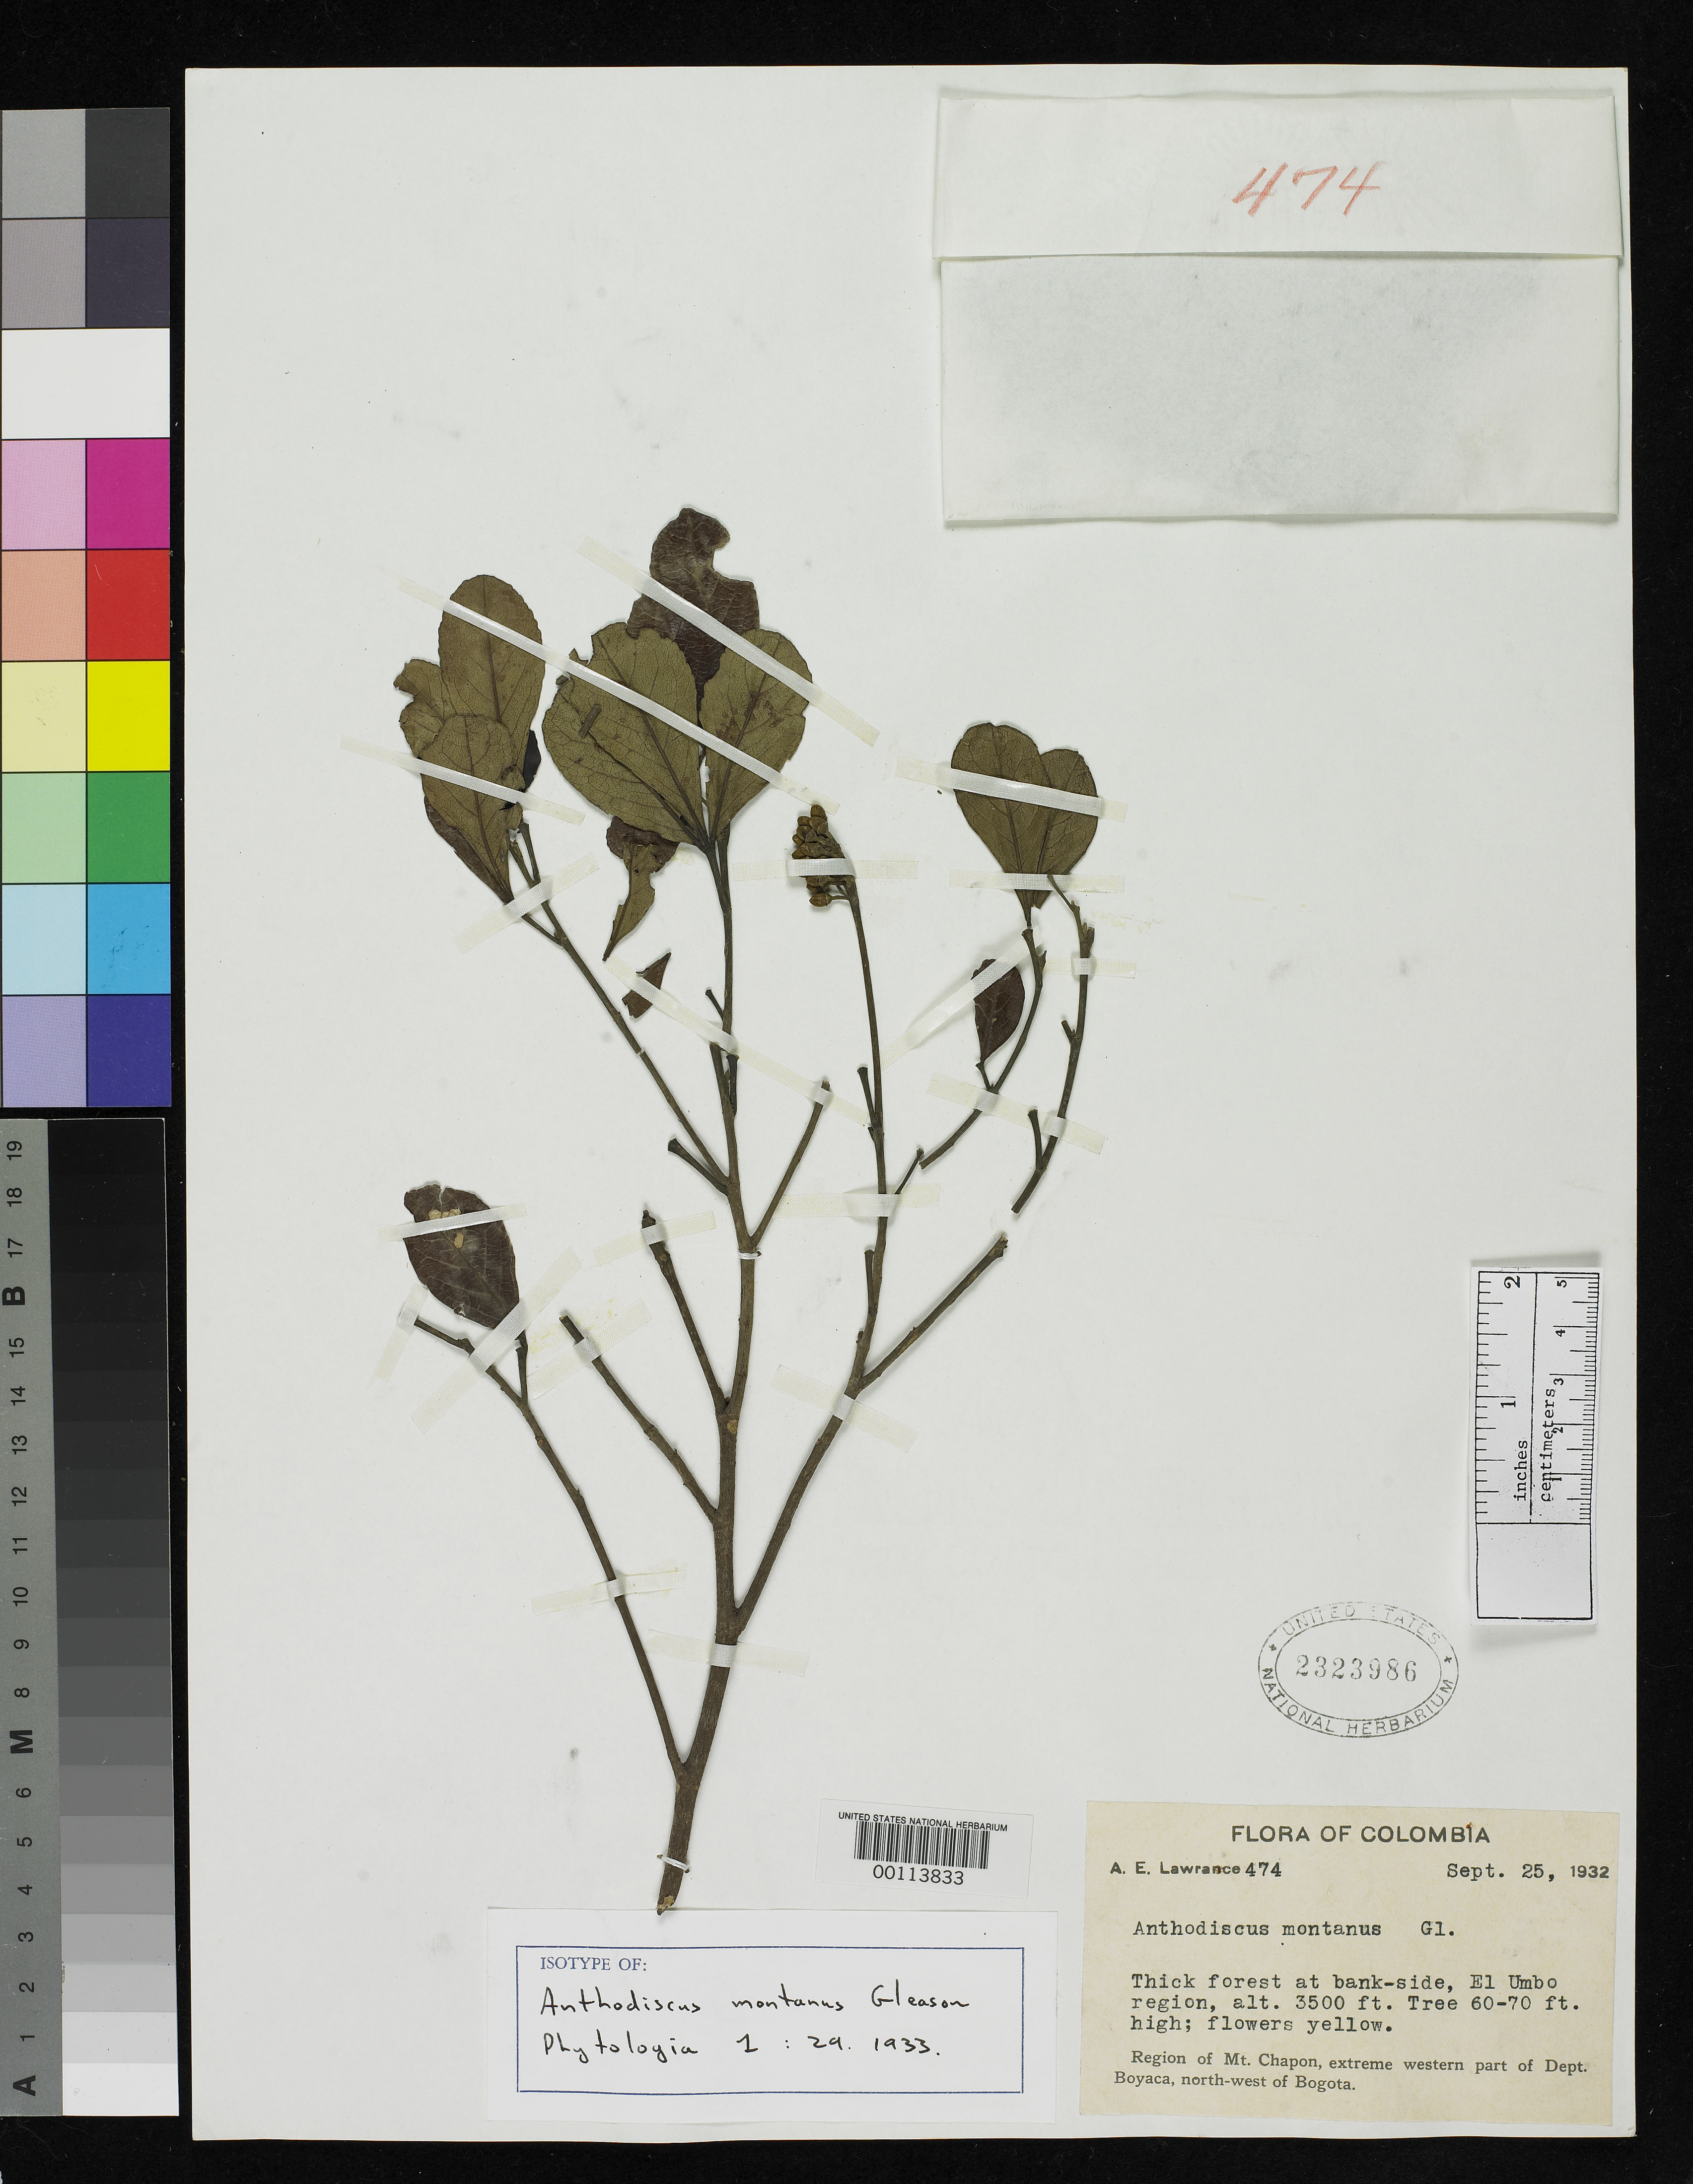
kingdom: Plantae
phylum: Tracheophyta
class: Magnoliopsida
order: Malpighiales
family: Caryocaraceae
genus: Anthodiscus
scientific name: Anthodiscus montanus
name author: Gleason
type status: Isotype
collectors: A. Lawrance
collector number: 474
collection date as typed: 25 Sep 1932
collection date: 1932-09-25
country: Colombia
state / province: Boyacá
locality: Mt. Chapon, NW of Bogota.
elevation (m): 1050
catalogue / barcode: US 2323986